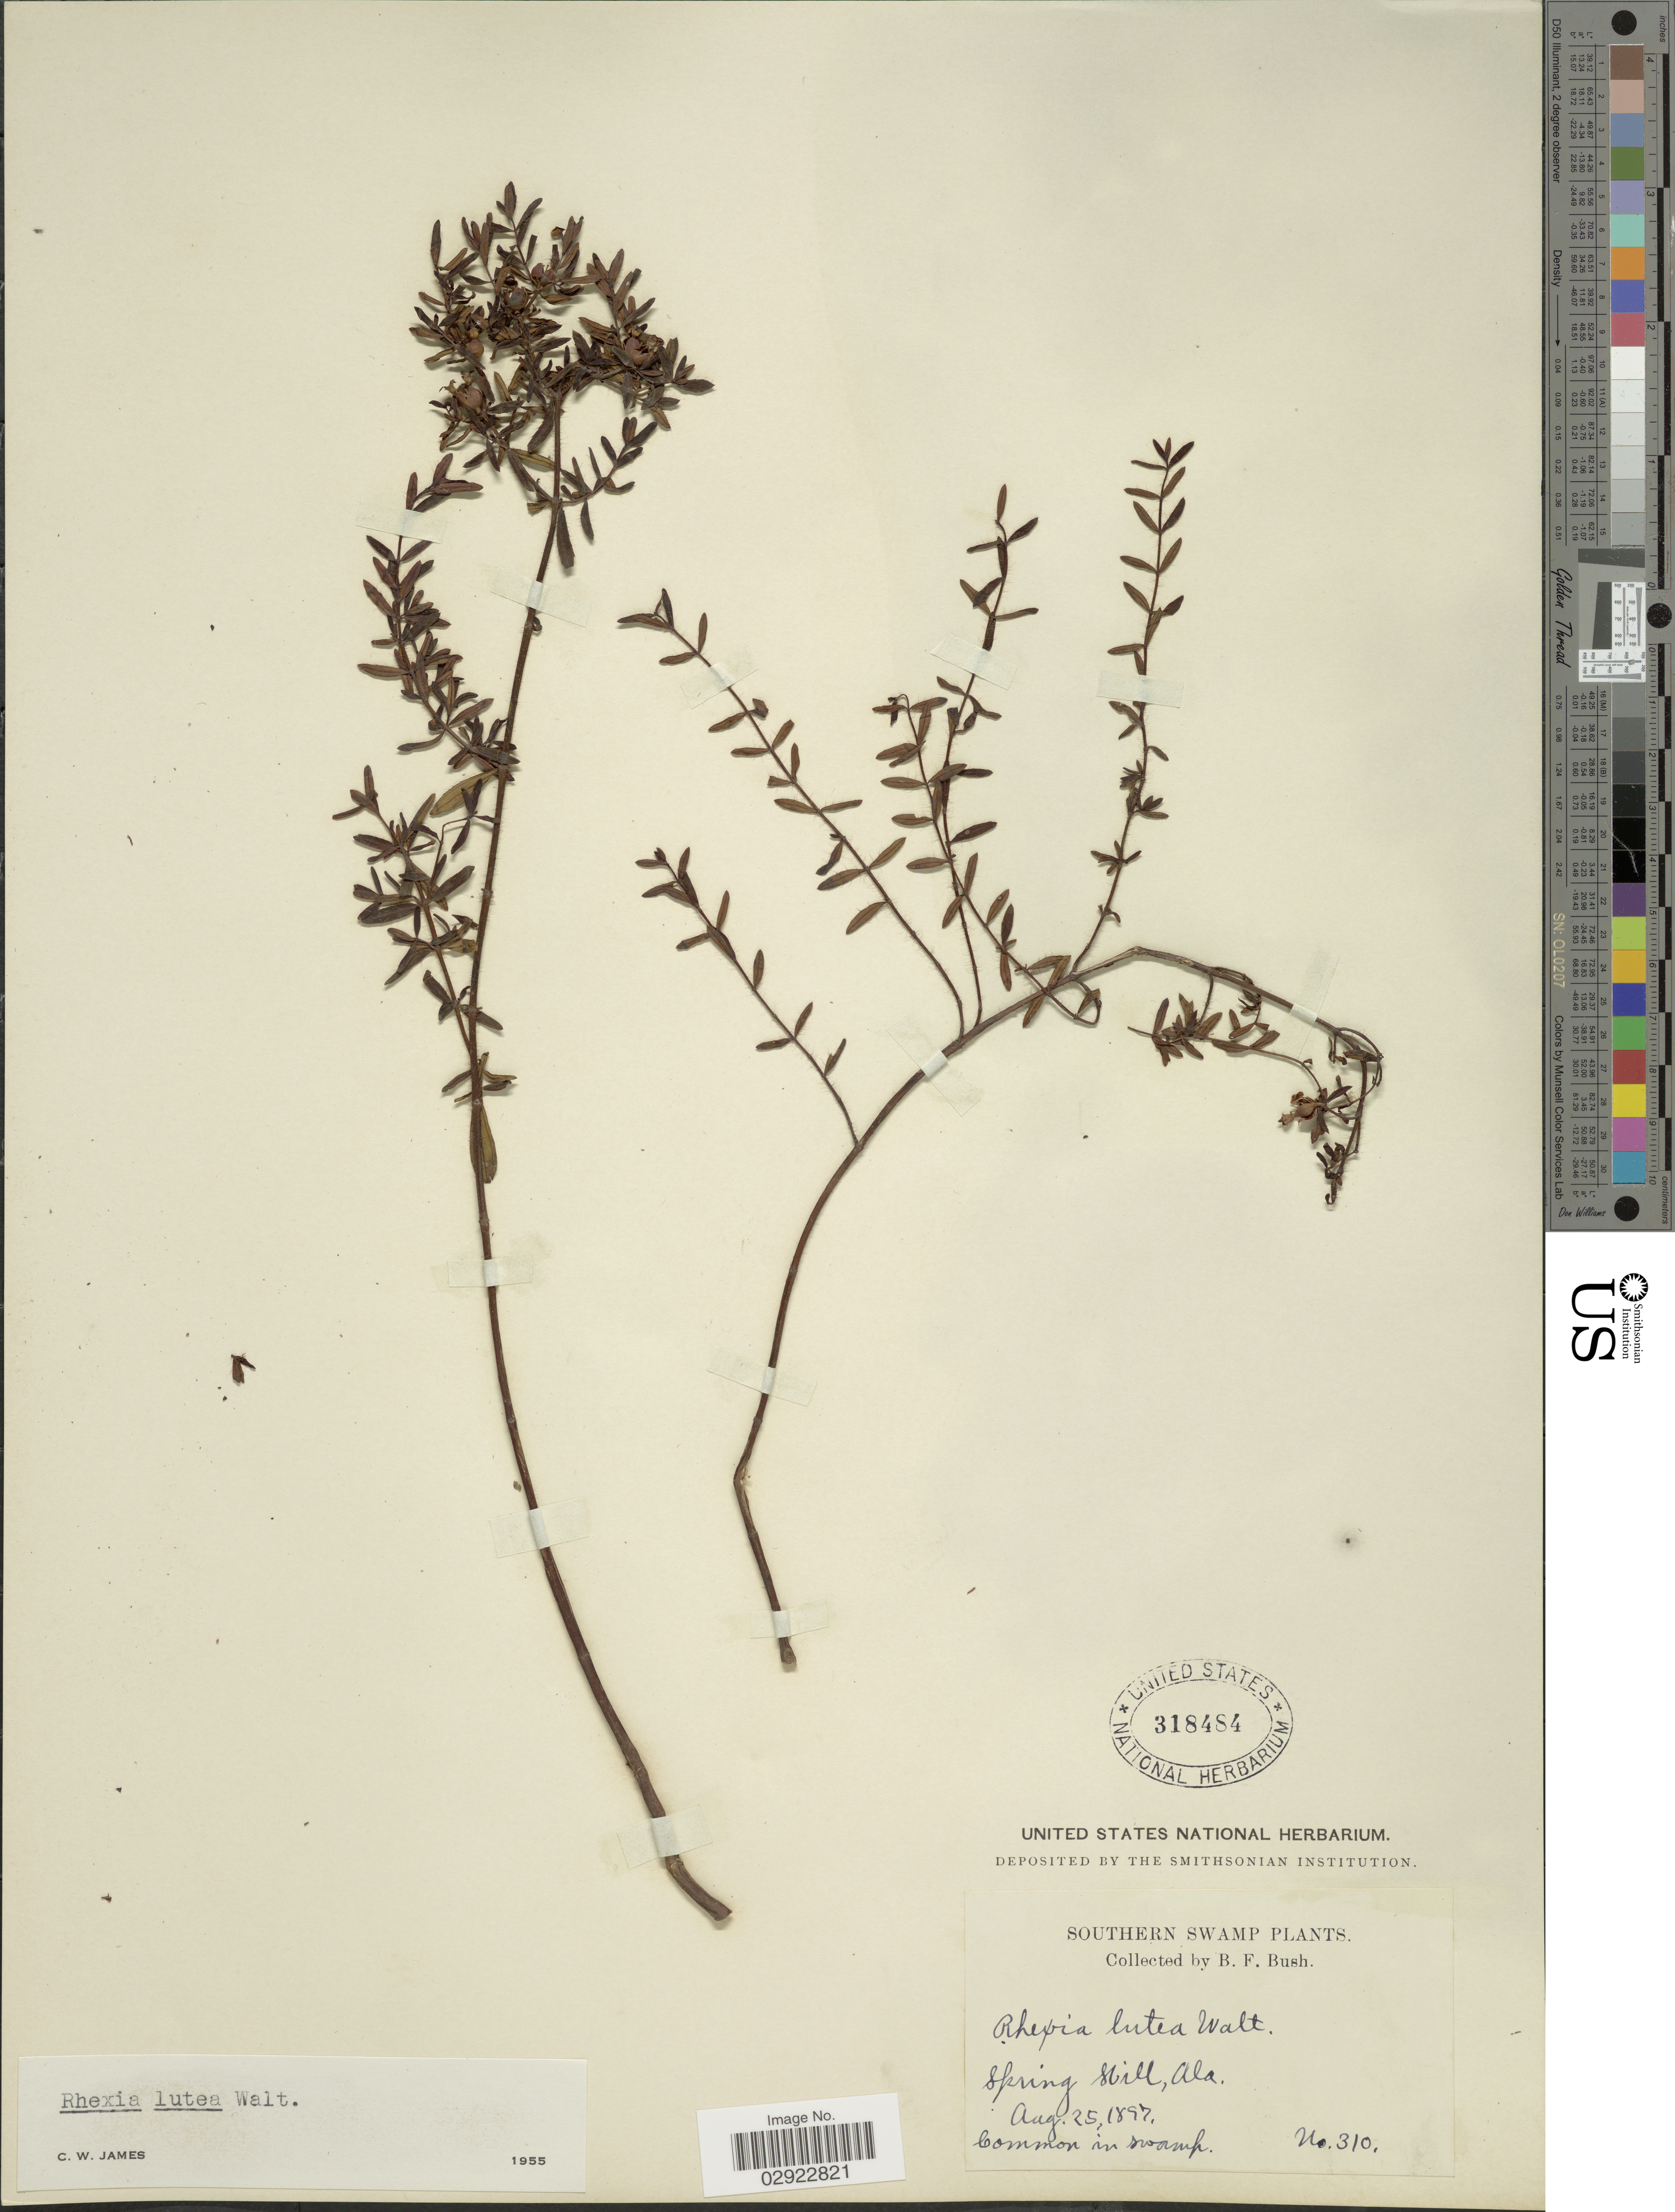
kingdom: Plantae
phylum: Tracheophyta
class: Magnoliopsida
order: Myrtales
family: Melastomataceae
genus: Rhexia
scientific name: Rhexia lutea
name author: Walter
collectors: B. F. Bush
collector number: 310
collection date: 1897-08-25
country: United States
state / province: Alabama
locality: Southern Swamp. Spring Hill.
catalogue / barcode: US 318484